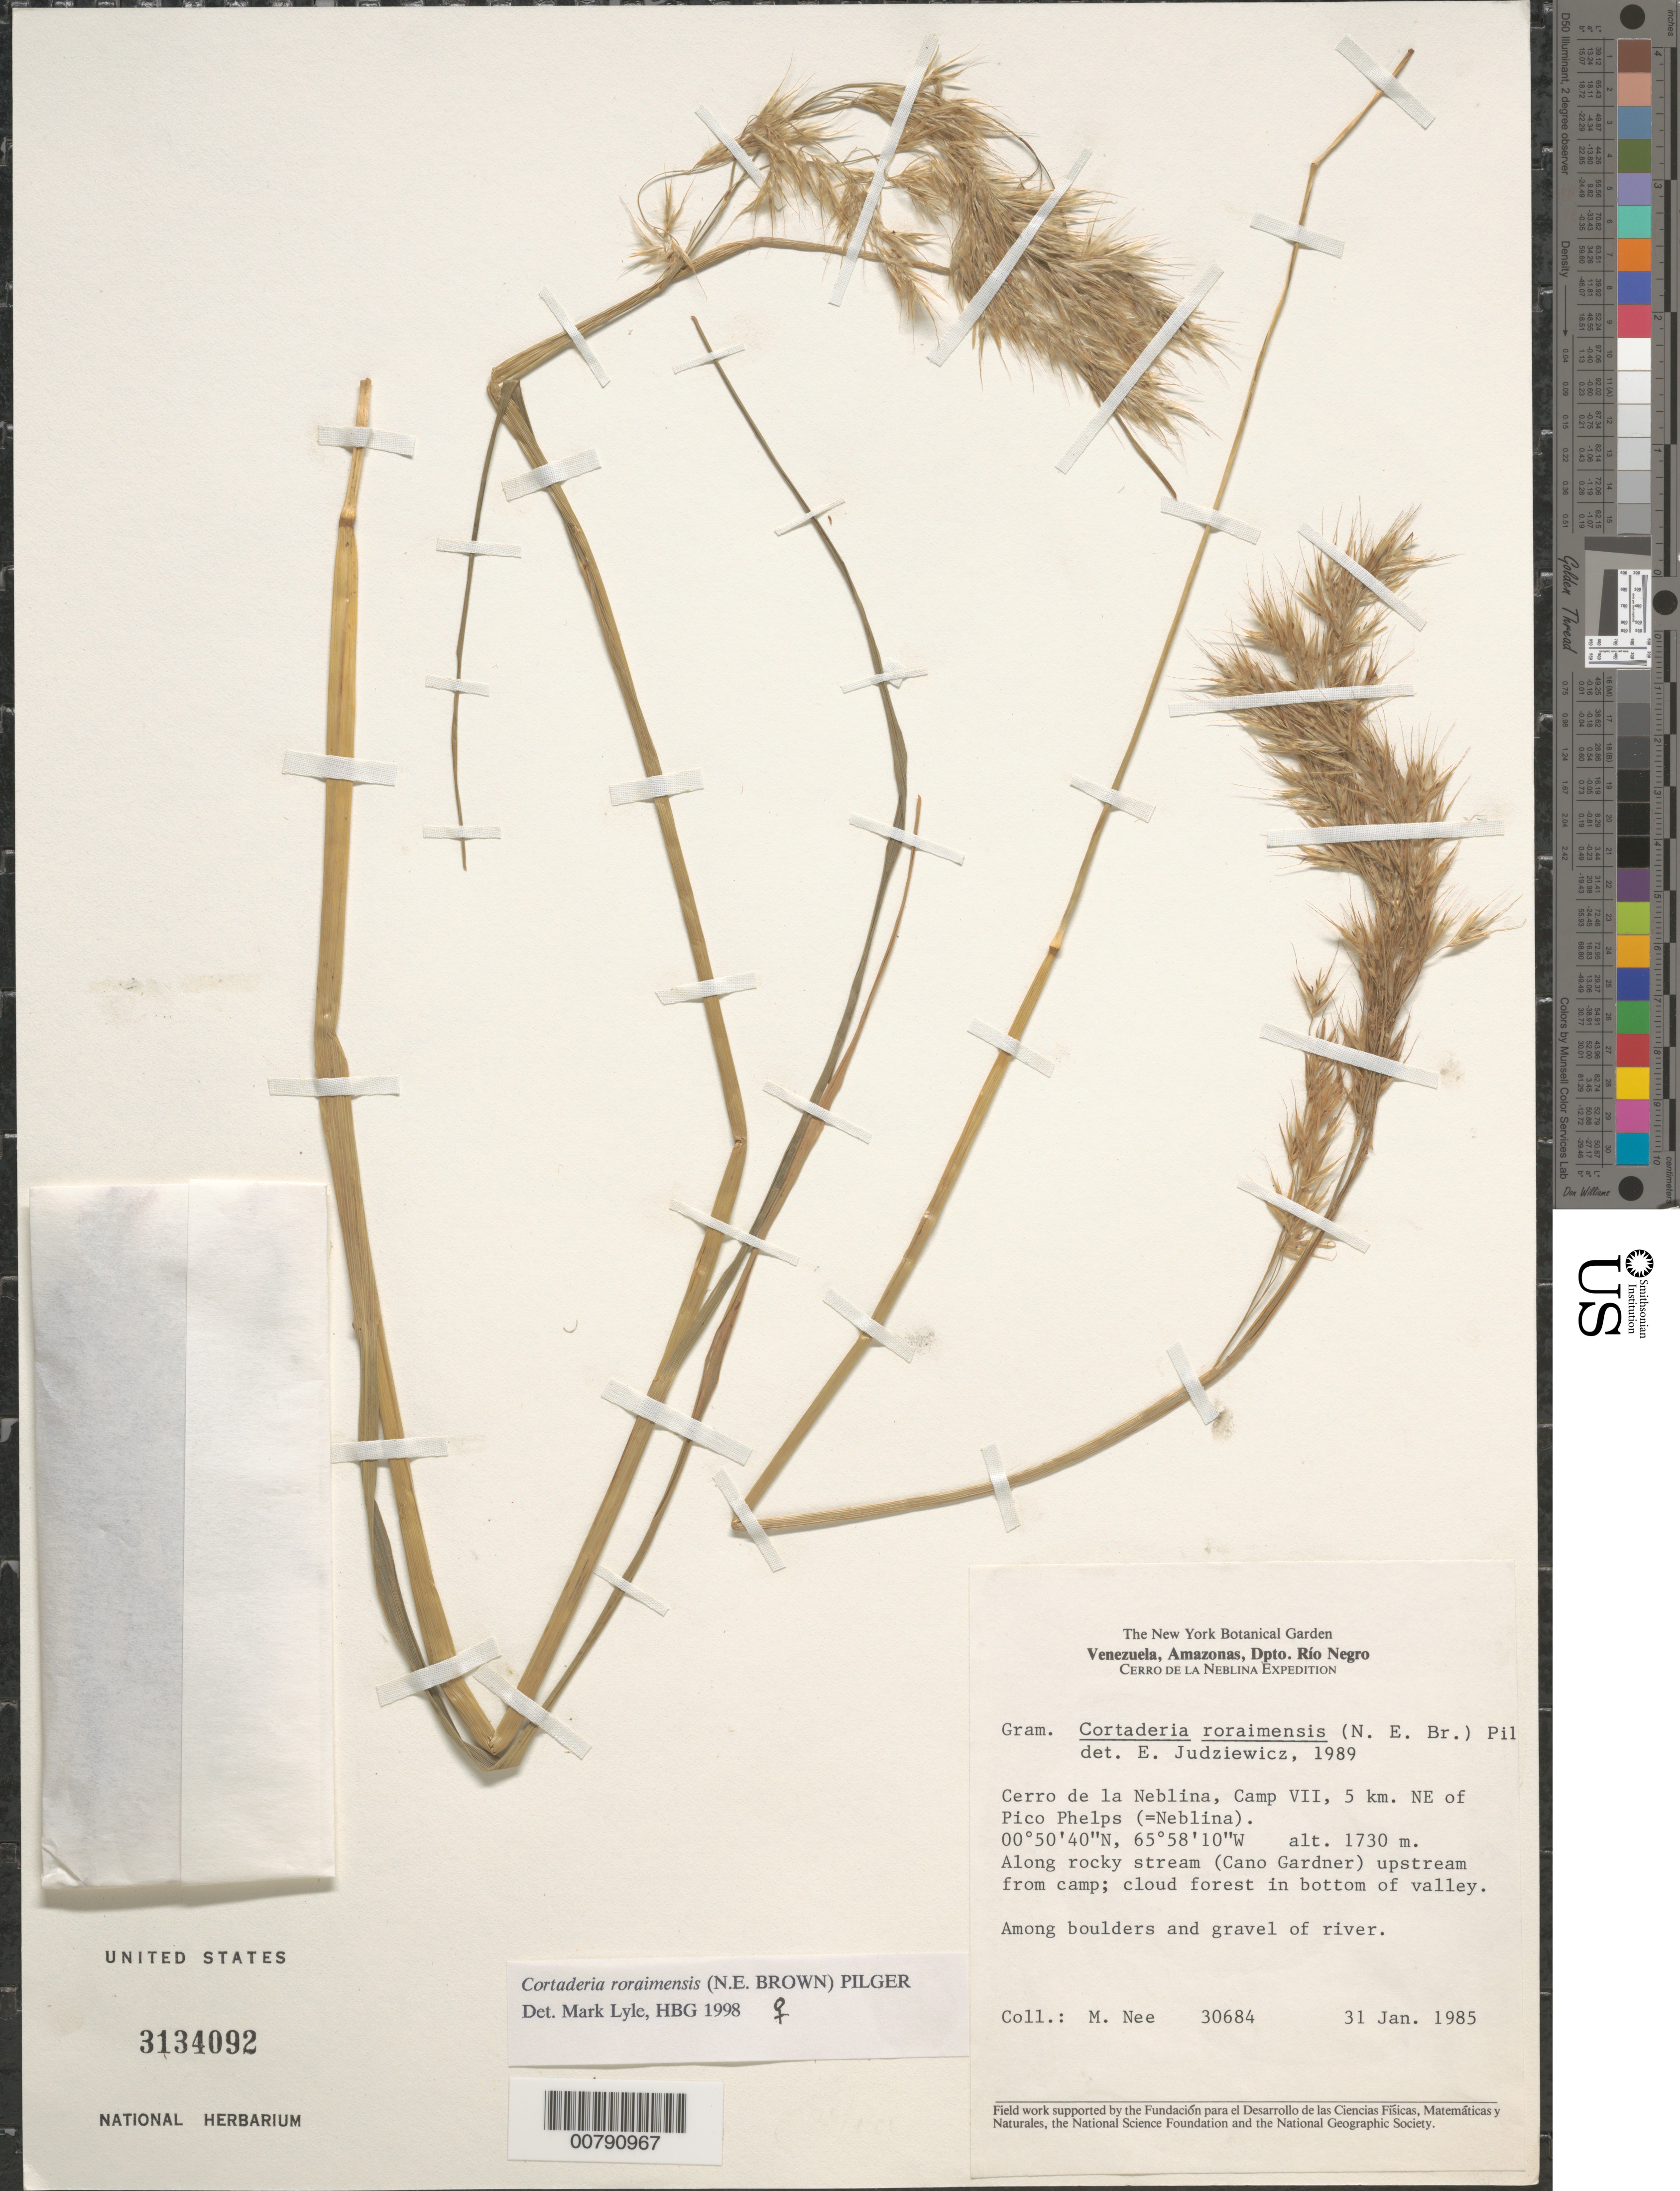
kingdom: Plantae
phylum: Tracheophyta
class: Liliopsida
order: Poales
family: Poaceae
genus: Cortaderia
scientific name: Cortaderia roraimensis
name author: (N.E. Br.) Pilg.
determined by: Lyle, M.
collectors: M. Nee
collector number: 30684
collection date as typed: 31-Jan-85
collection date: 1985-01-31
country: Venezuela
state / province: Amazonas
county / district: Río Negro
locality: Cerro de la Neblina, Camp VII, 5 km NE of Pico Phelps, Caño Gardner, upstream from camp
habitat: Along rocky stream; cloud forest in bottom of valley. Among boulders and gravel of river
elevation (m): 1730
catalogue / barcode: US 3134092